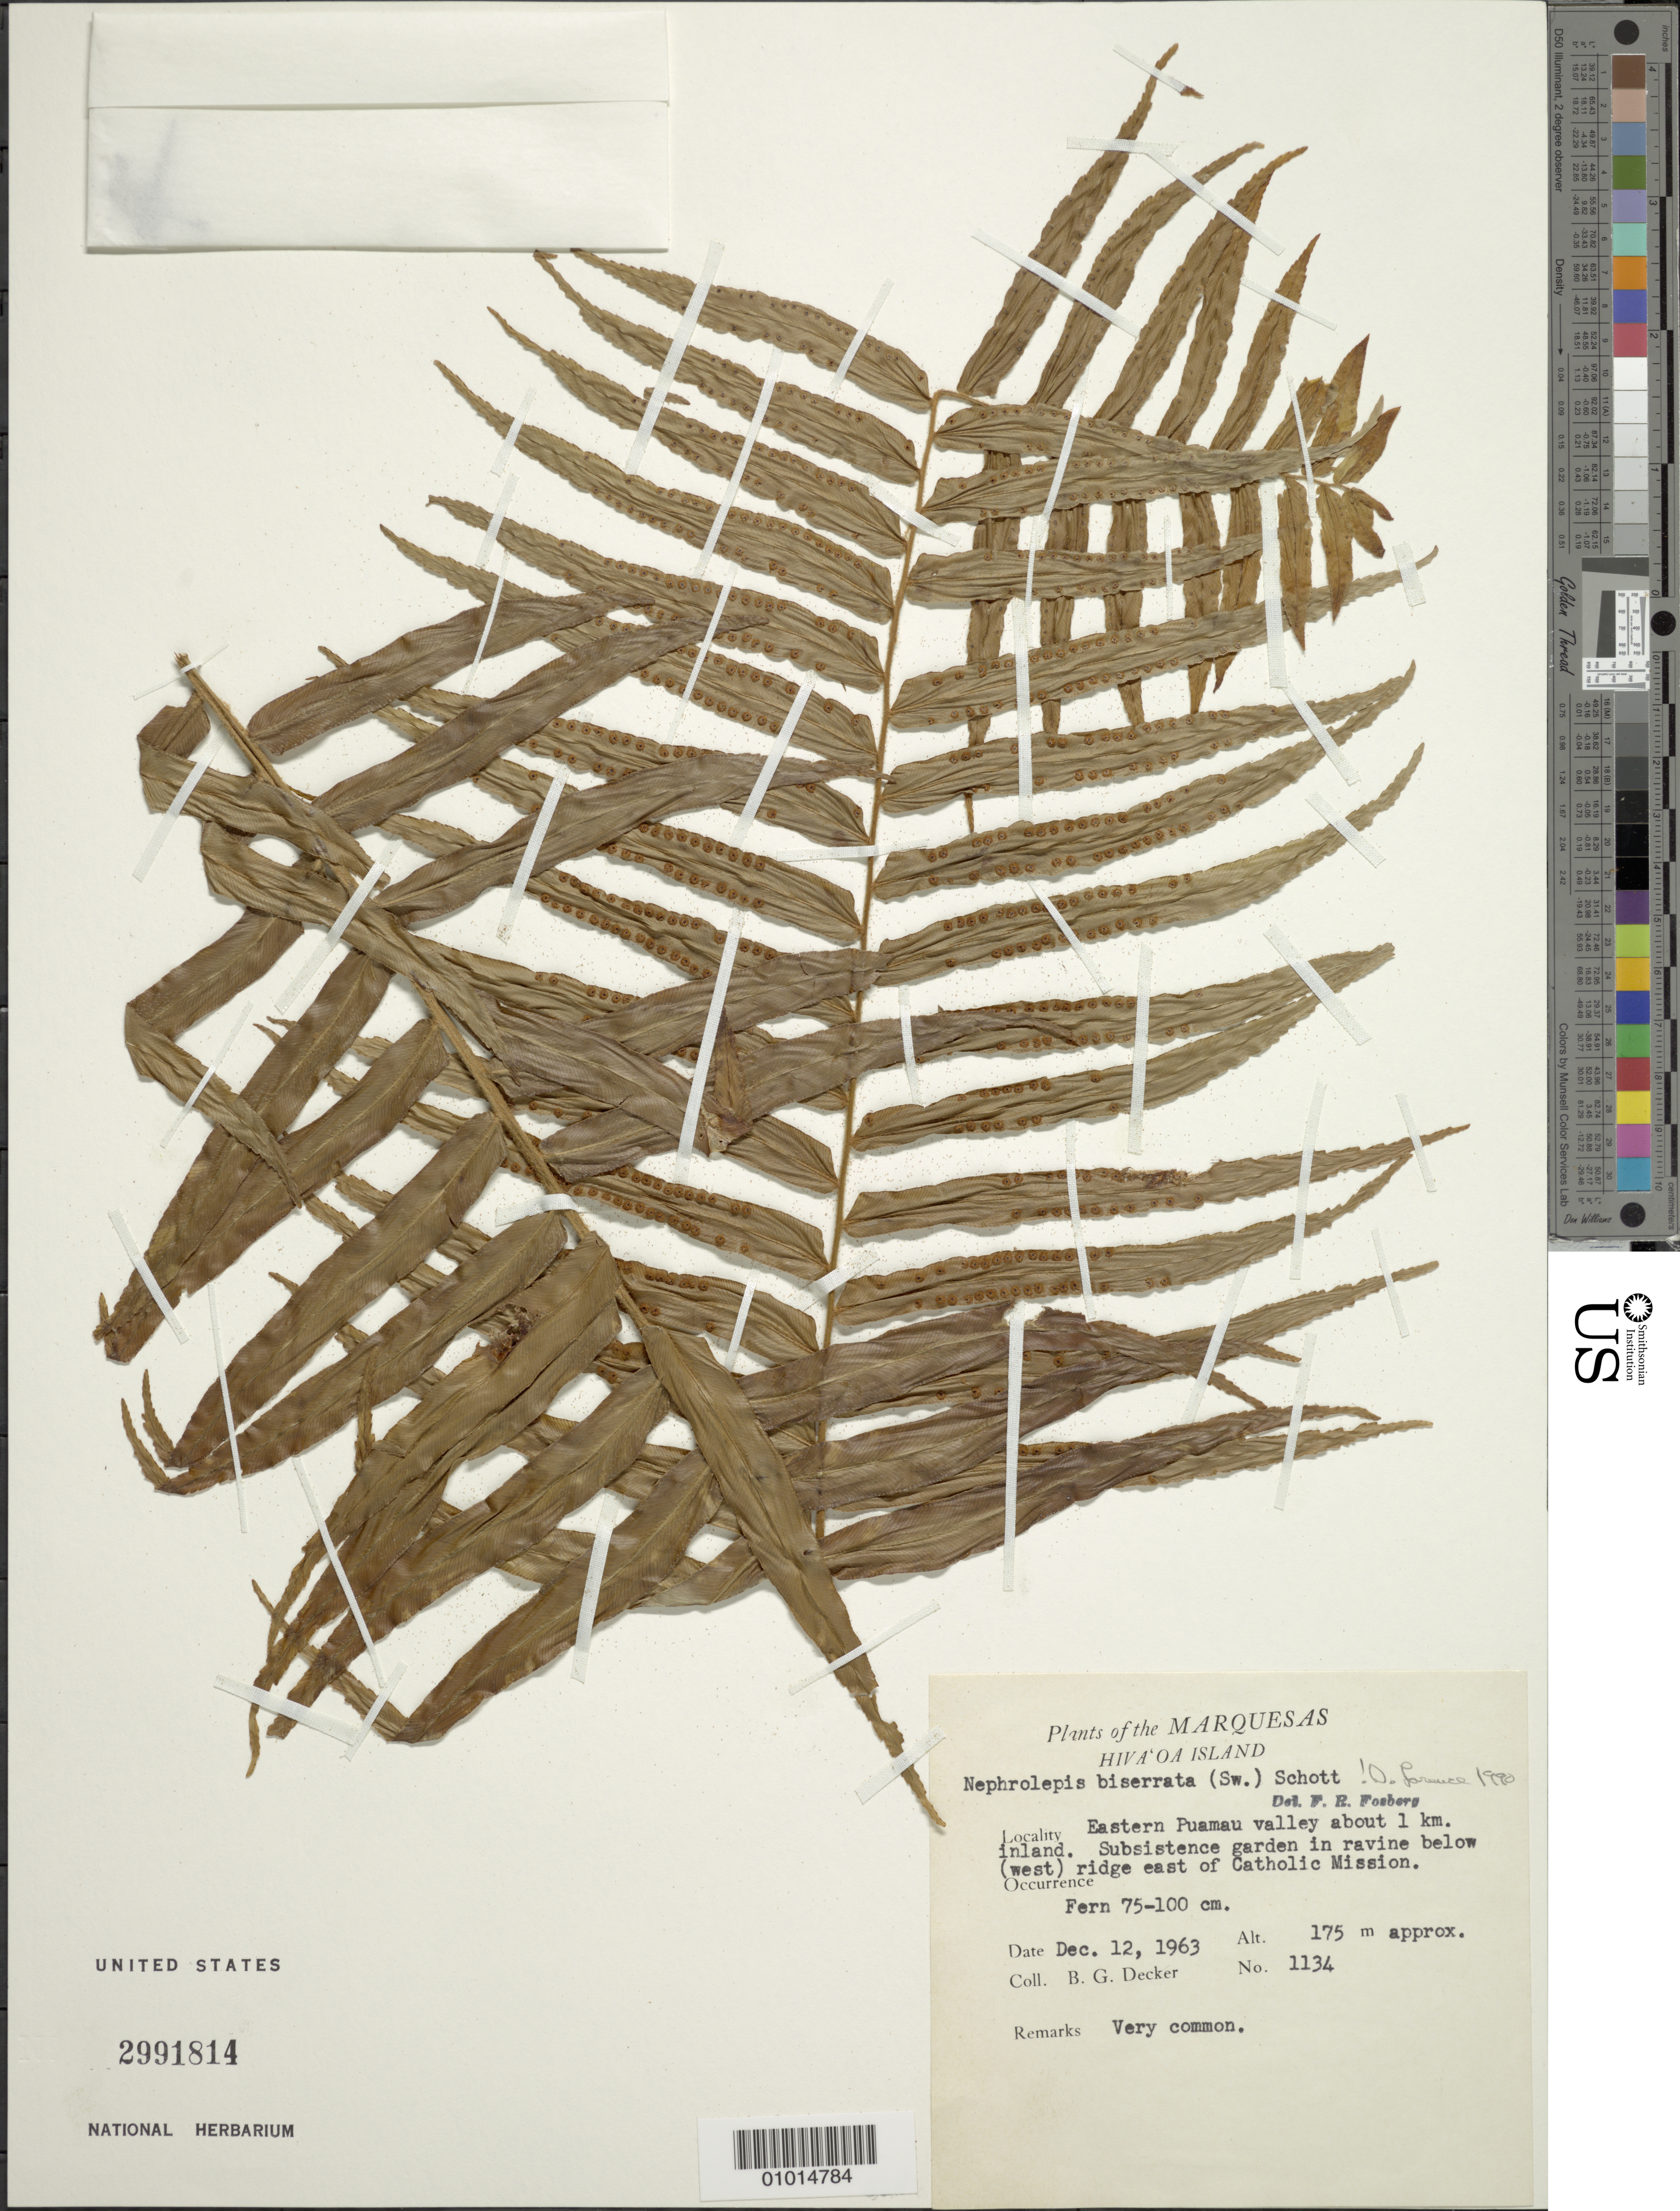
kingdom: Plantae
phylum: Tracheophyta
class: Polypodiopsida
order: Polypodiales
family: Nephrolepidaceae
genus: Nephrolepis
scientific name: Nephrolepis biserrata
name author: (Sw.) Schott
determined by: Lorence, David H., (PTBG), National Tropical Botanical Garden (UNITED STATES)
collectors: B. G. Decker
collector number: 1134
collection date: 1963-12-12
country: French Polynesia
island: Hiva Oa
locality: E Puamau Valley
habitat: Subsistence garden in ravine below (west) ridge east of Catholic Mission; very common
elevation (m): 175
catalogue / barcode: US 2991814